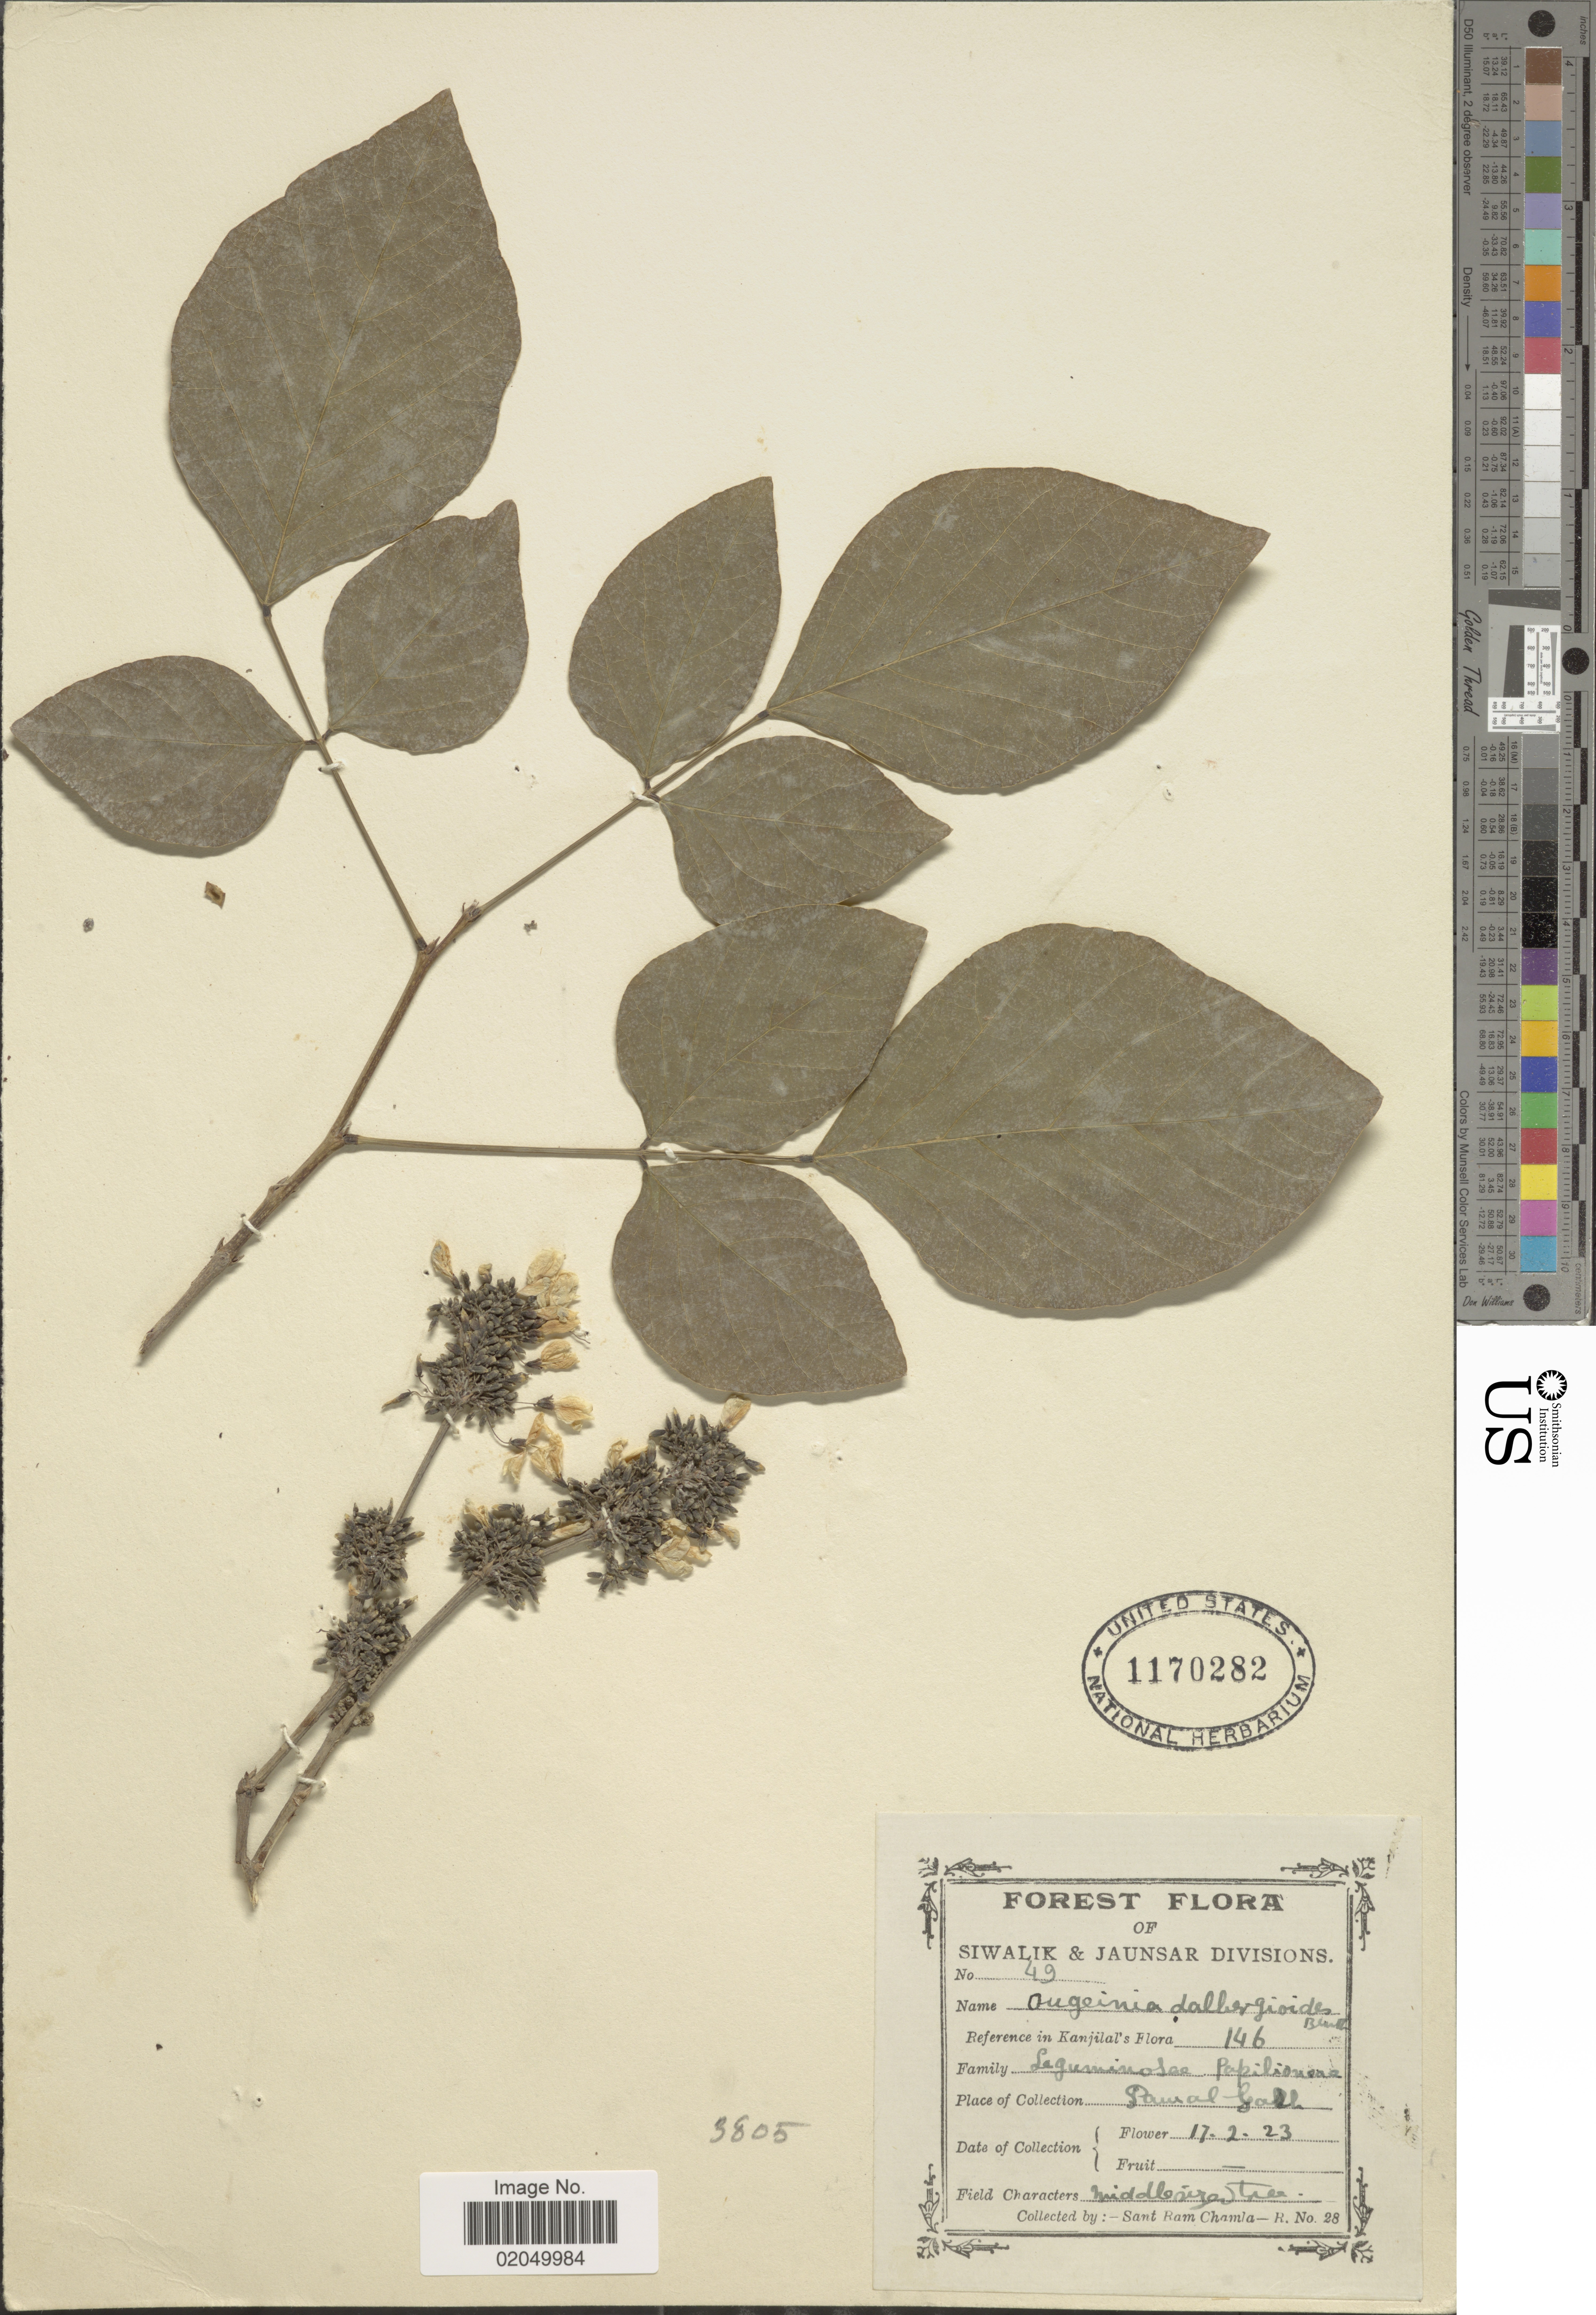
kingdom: Plantae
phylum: Tracheophyta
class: Magnoliopsida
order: Fabales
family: Fabaceae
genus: Ougeinia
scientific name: Ougeinia dalbergioides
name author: Benth.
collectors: S. Chamla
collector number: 49/146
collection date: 1923-02-17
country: India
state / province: Punjab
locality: Siwalik and Jaunsar Divisions. Pamal.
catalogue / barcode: US 1170282